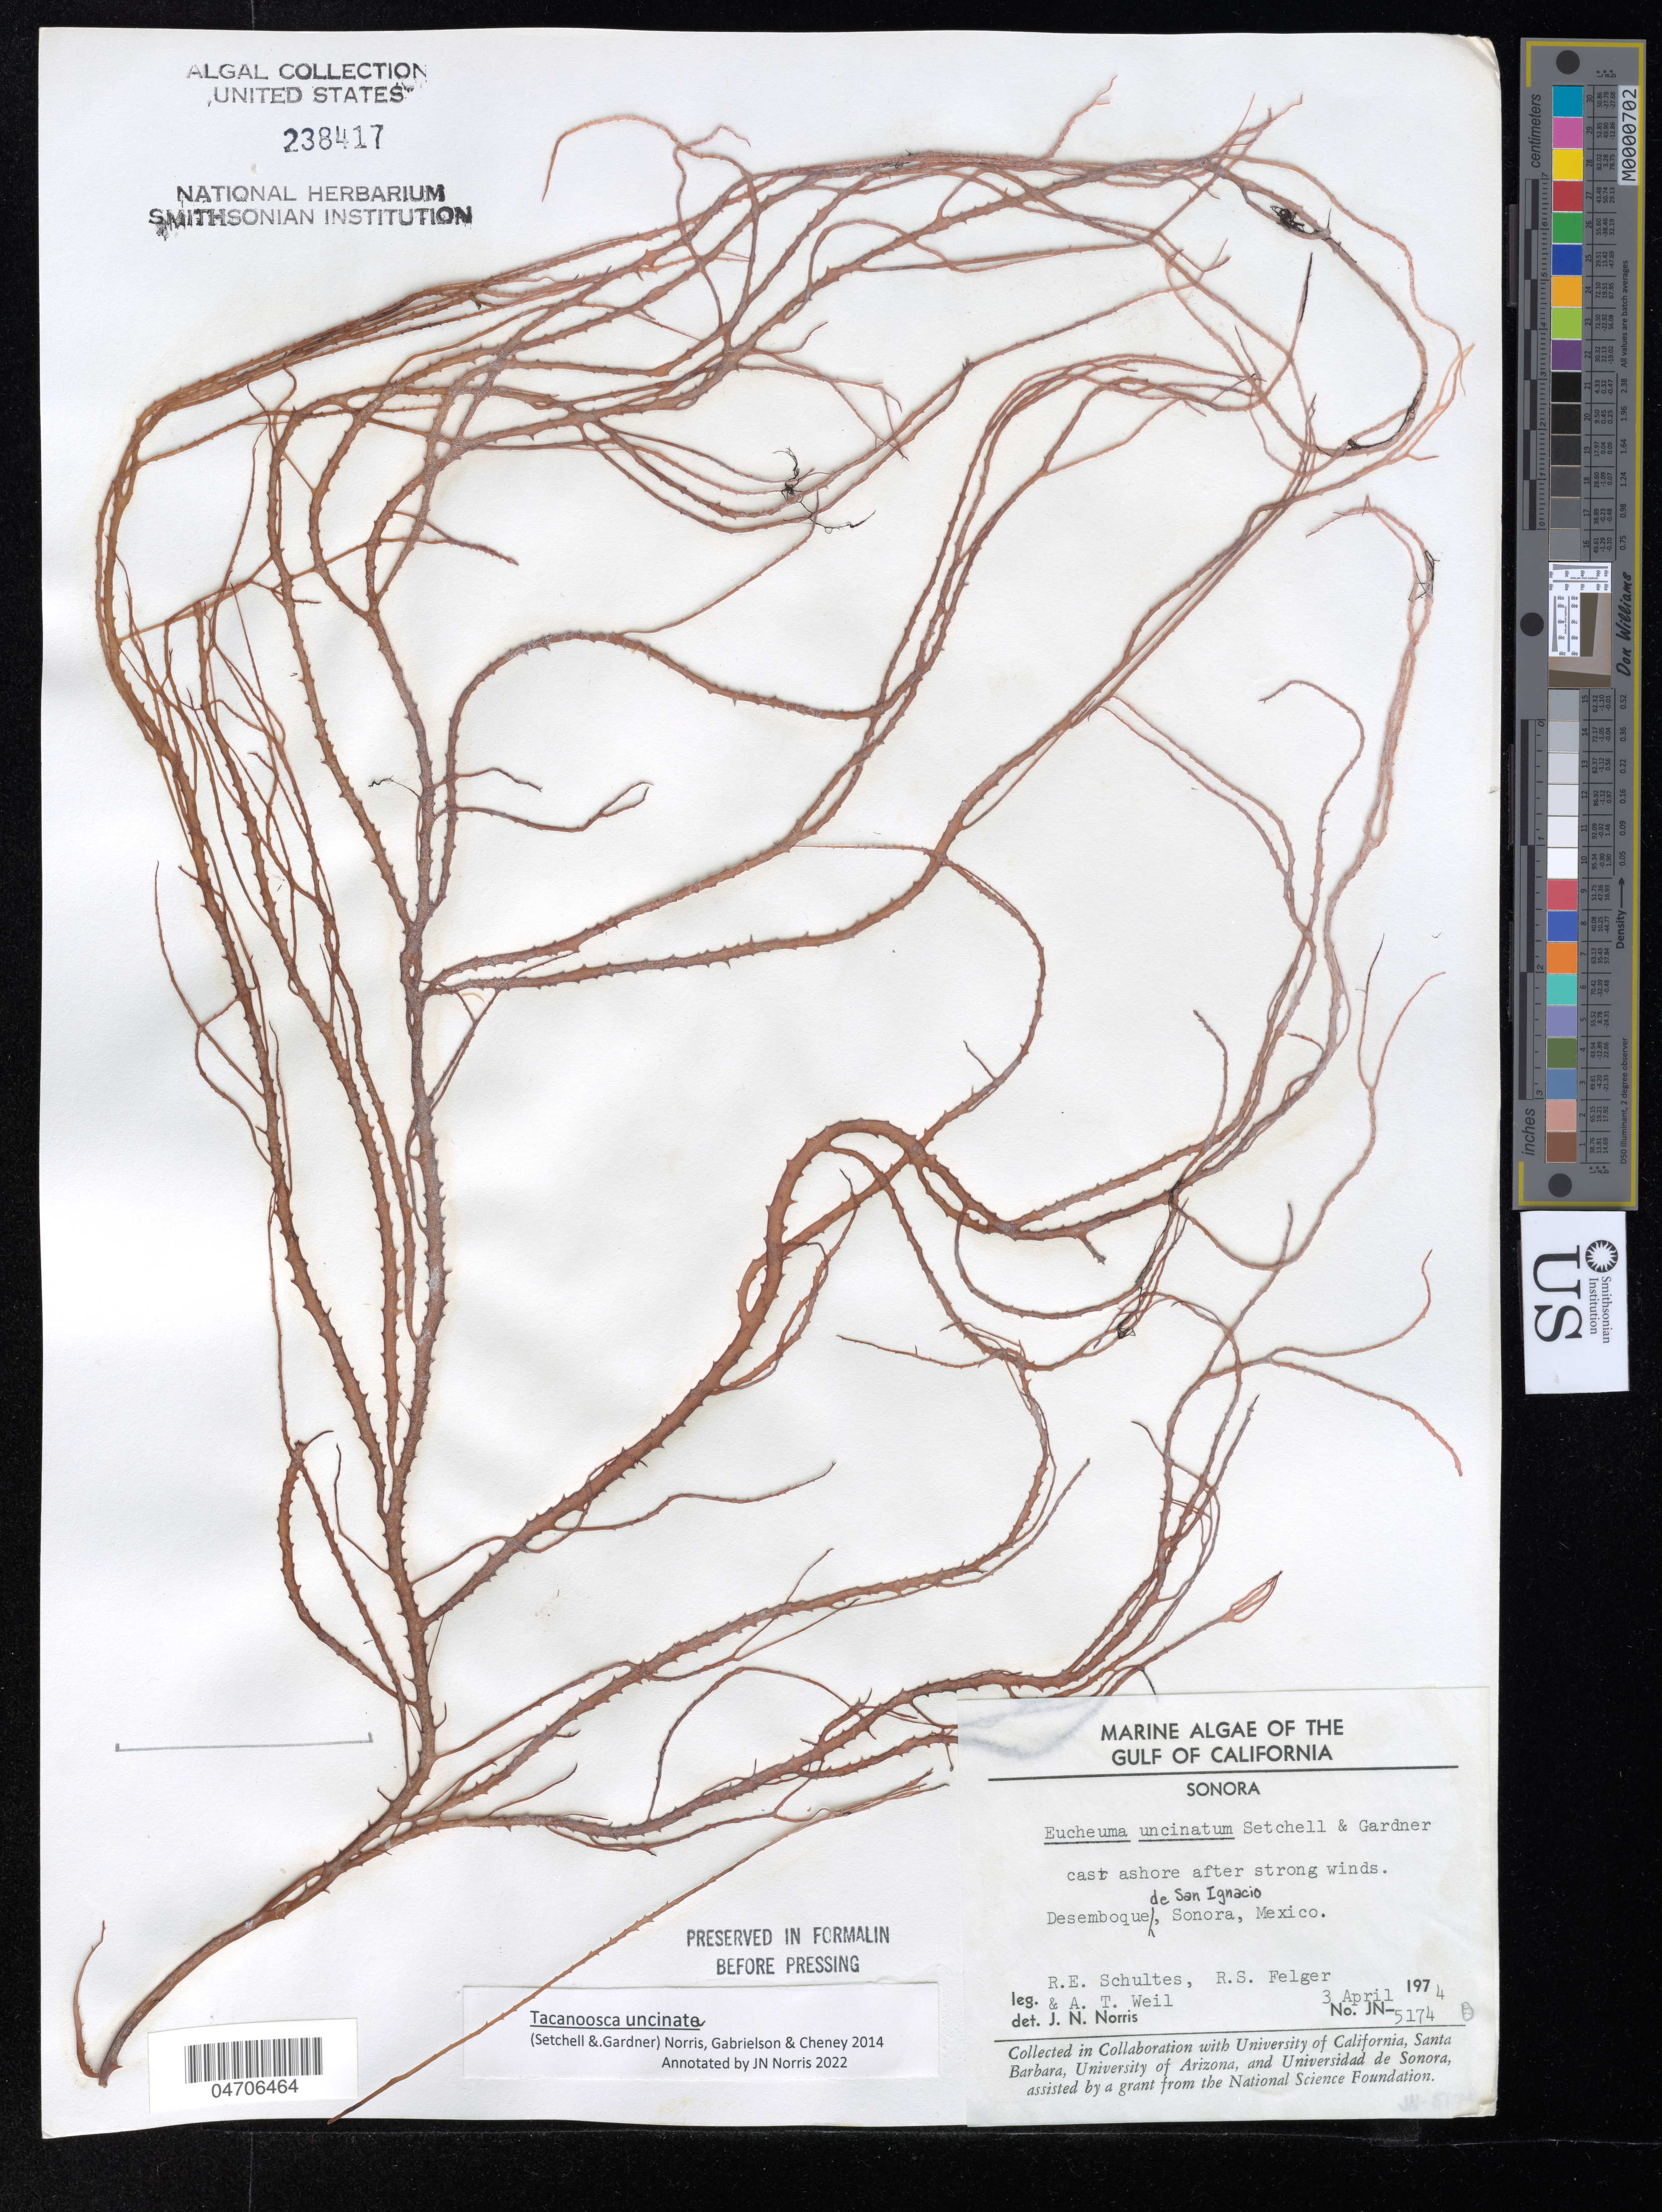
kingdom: Plantae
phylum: Rhodophyta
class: Florideophyceae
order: Gigartinales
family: Solieriaceae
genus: Tacanoosca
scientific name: Tacanoosca uncinata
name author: (Setchell & N.L. Gardner) J.N. Norris et al.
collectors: R. E. Schultes, R. S. Felger & A. T. Weil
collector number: JN-5174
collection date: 1974-04-03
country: Mexico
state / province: Sonora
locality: The Gulf of California. Desemboque de San Ignacio, Sonora.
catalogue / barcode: US 238417